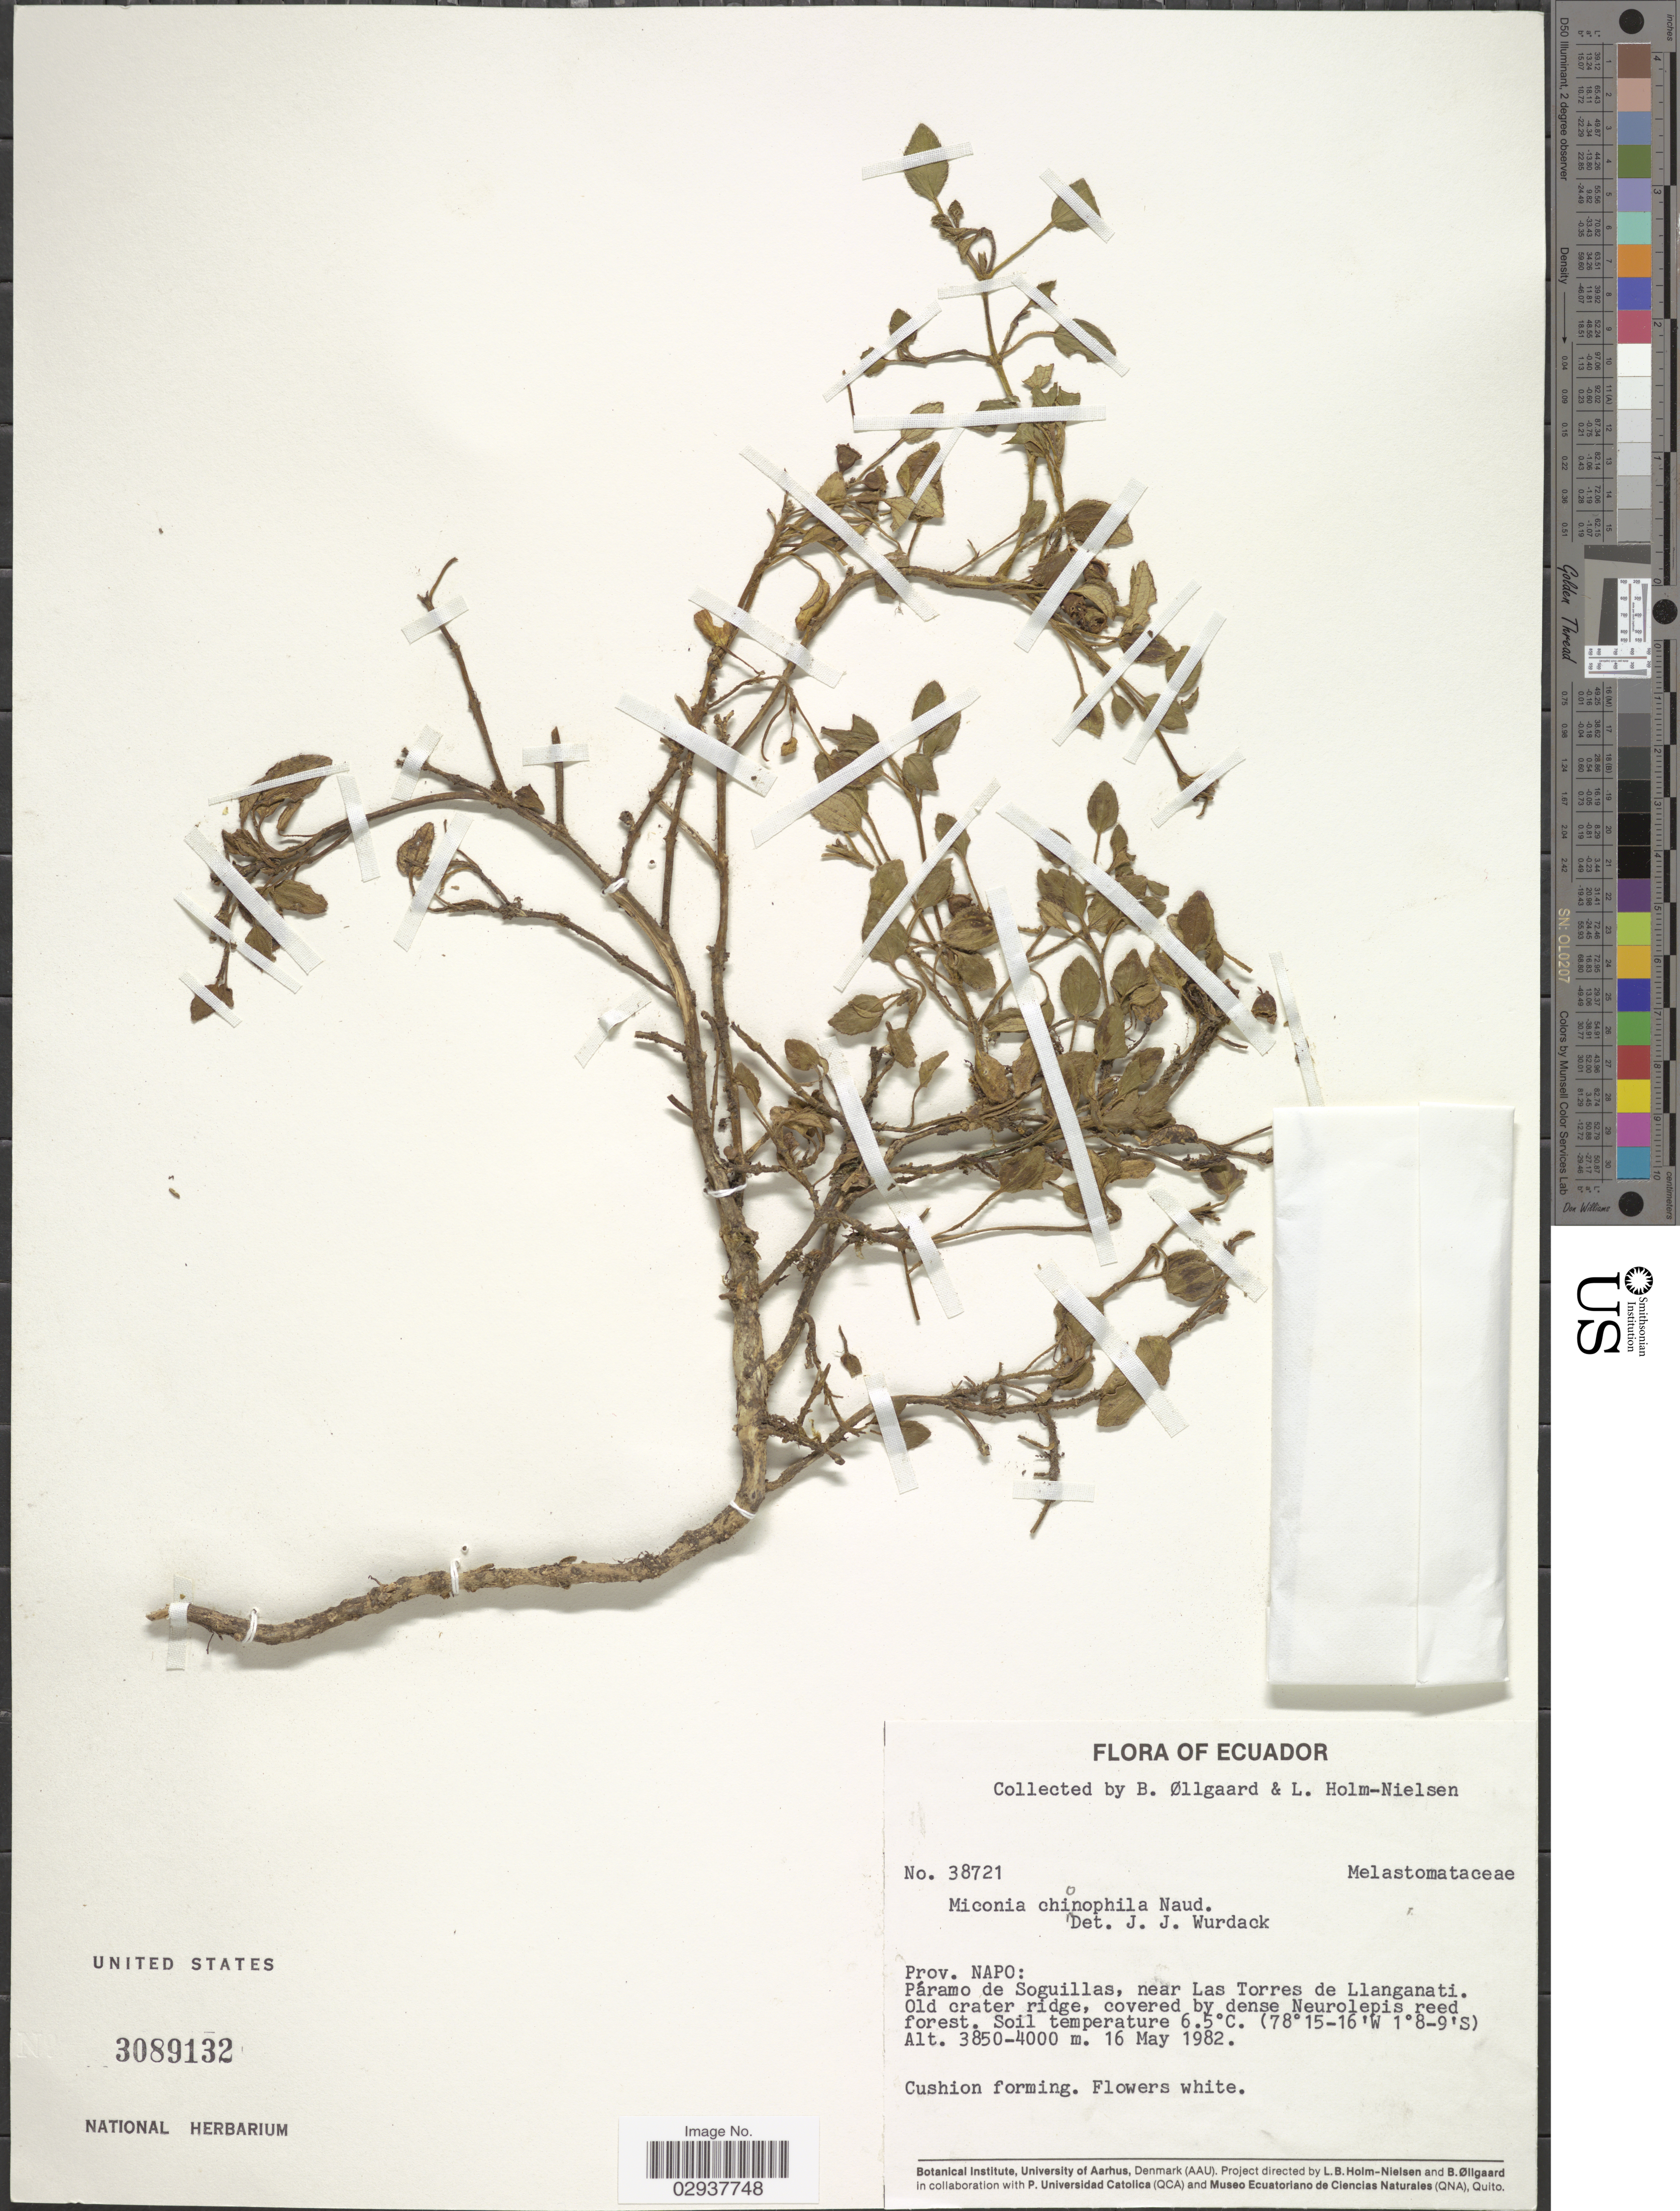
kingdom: Plantae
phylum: Tracheophyta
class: Magnoliopsida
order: Myrtales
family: Melastomataceae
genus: Miconia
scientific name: Miconia chionophila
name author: Naudin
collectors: B. Øllgaard & L. Holm-Nielsen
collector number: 38721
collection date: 1982-05-16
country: Ecuador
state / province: Napo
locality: Páramo de Soguillas, near Las Torres de Llanganati.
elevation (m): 3850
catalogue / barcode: US 3089132